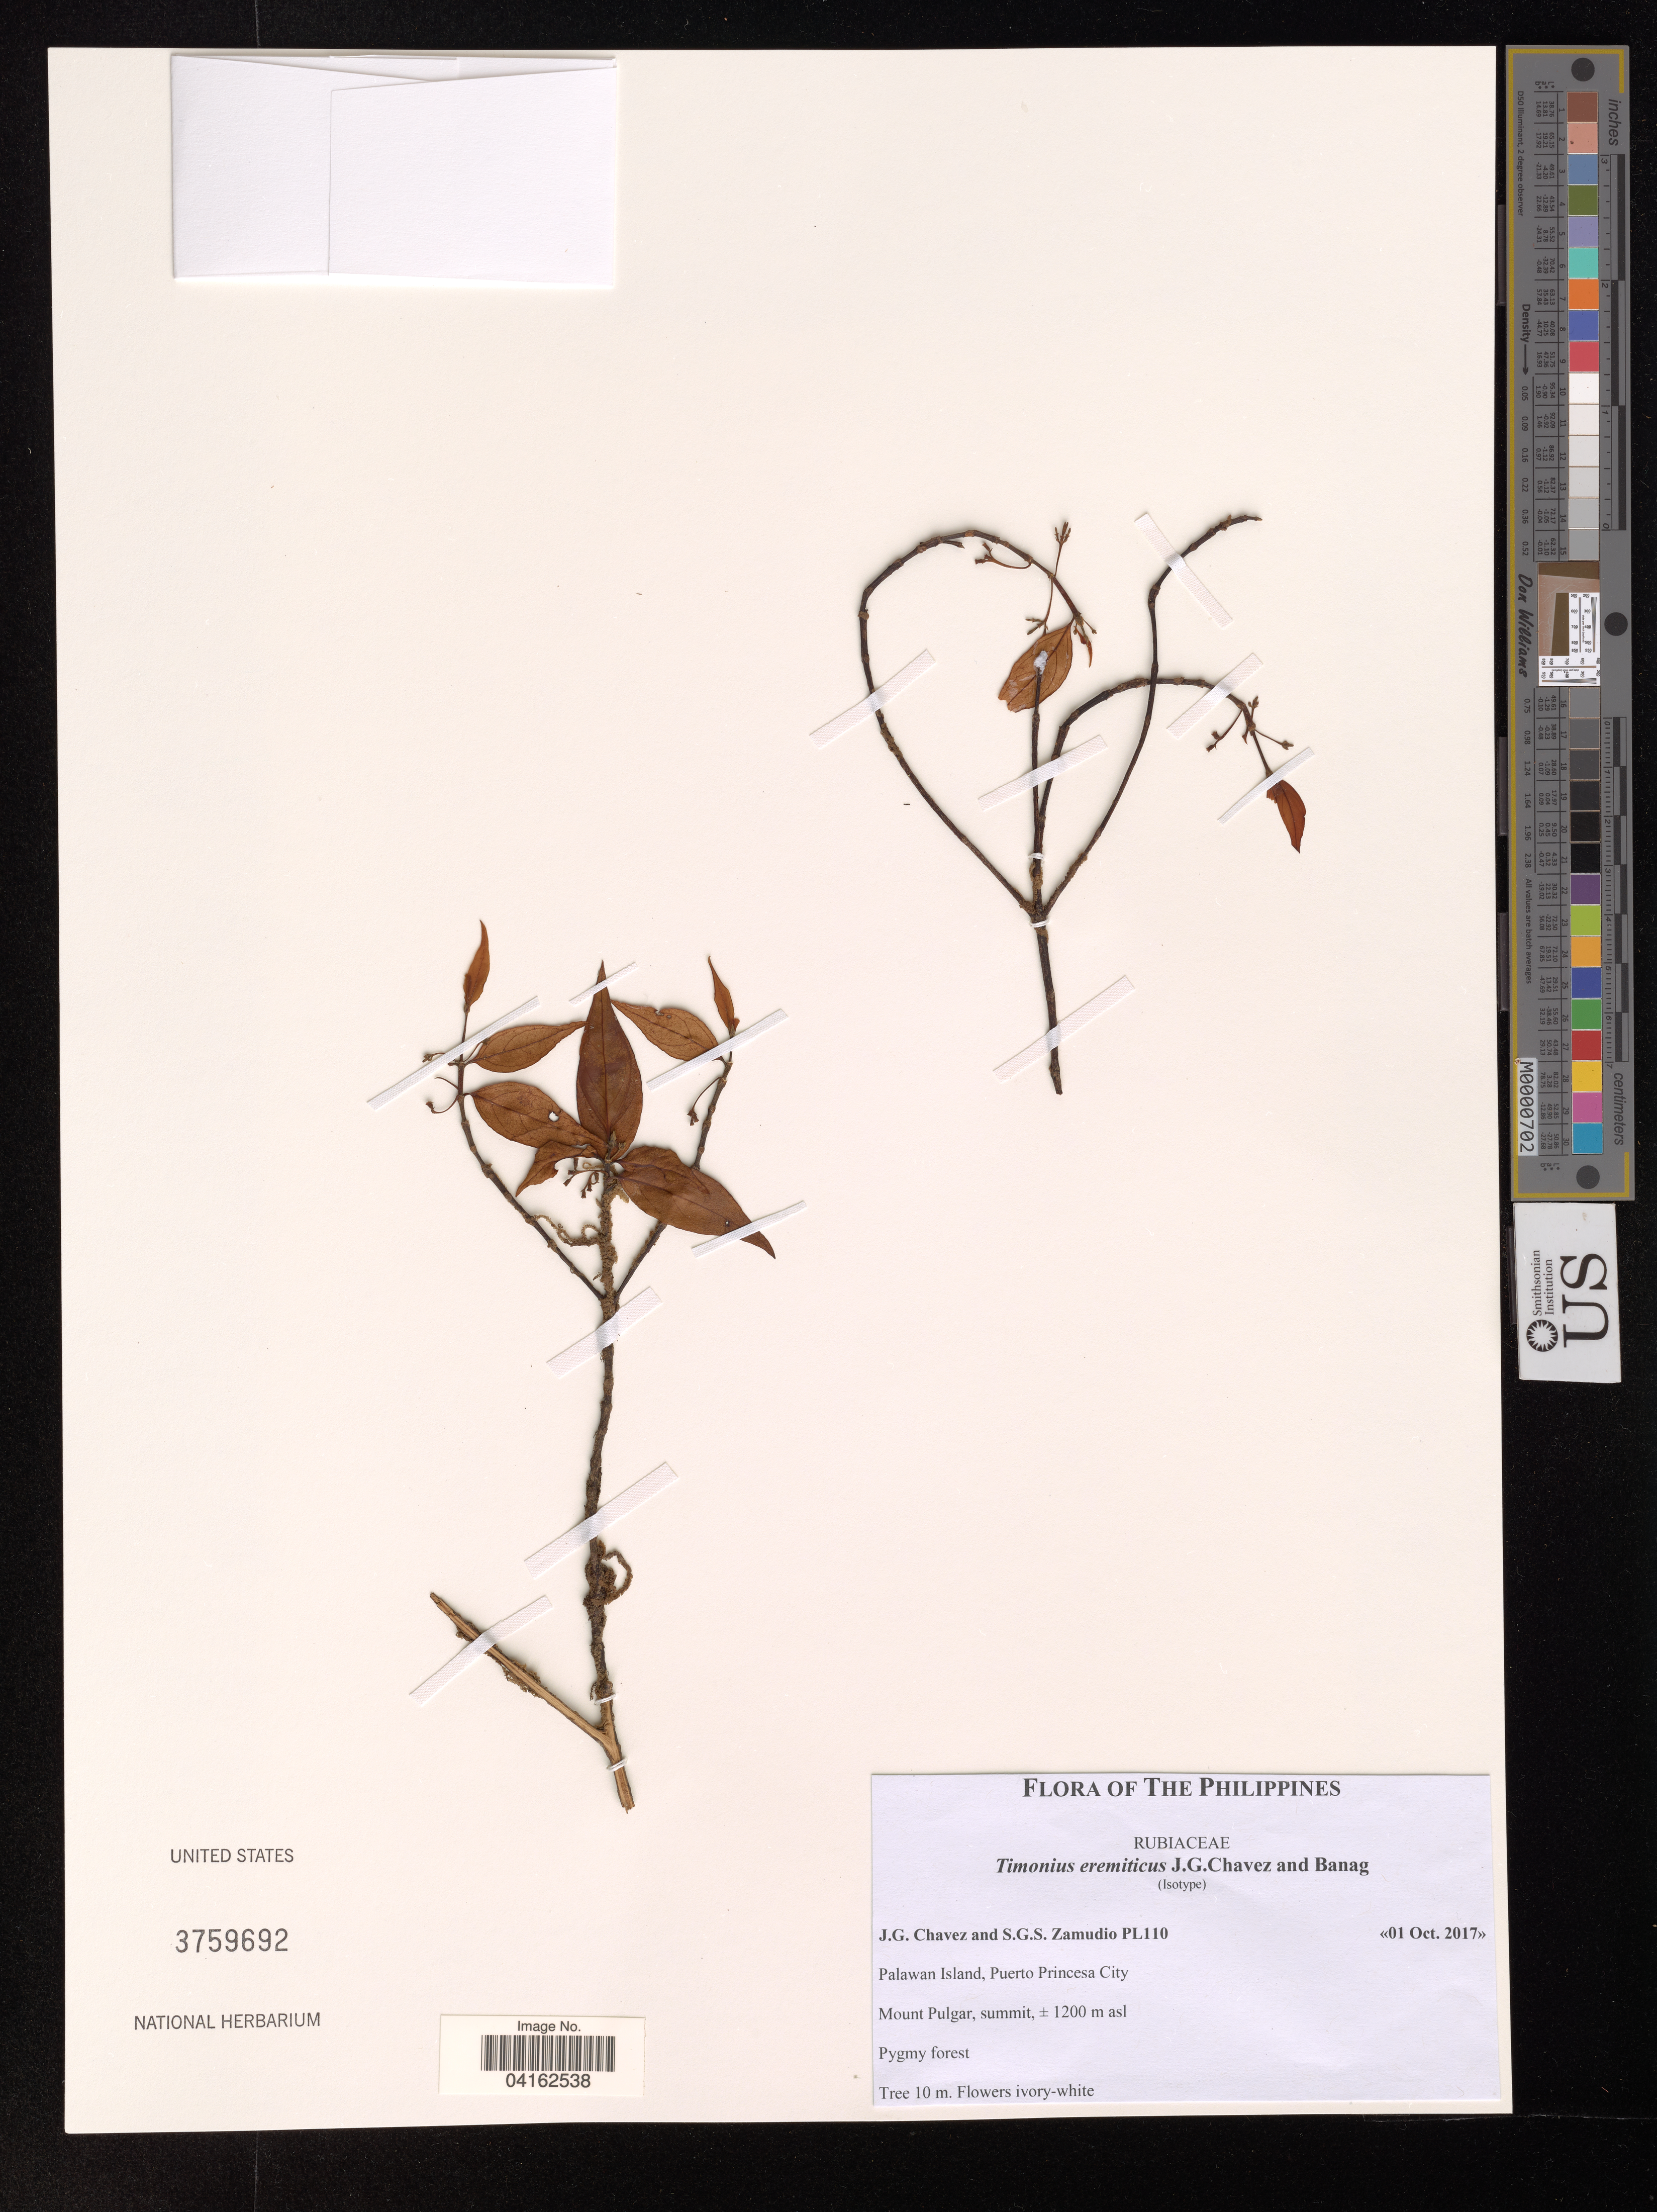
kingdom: Plantae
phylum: Tracheophyta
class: Magnoliopsida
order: Gentianales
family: Rubiaceae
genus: Timonius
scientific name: Timonius eremiticus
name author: J.G. Chavez & Banag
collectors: J. Chavez & S. Zamudio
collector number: PL110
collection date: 2017-10-01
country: Philippines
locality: Palawan Island, Puerto Princesa City. Mount Pulgar, summit.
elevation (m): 1200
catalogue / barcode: US 3759692